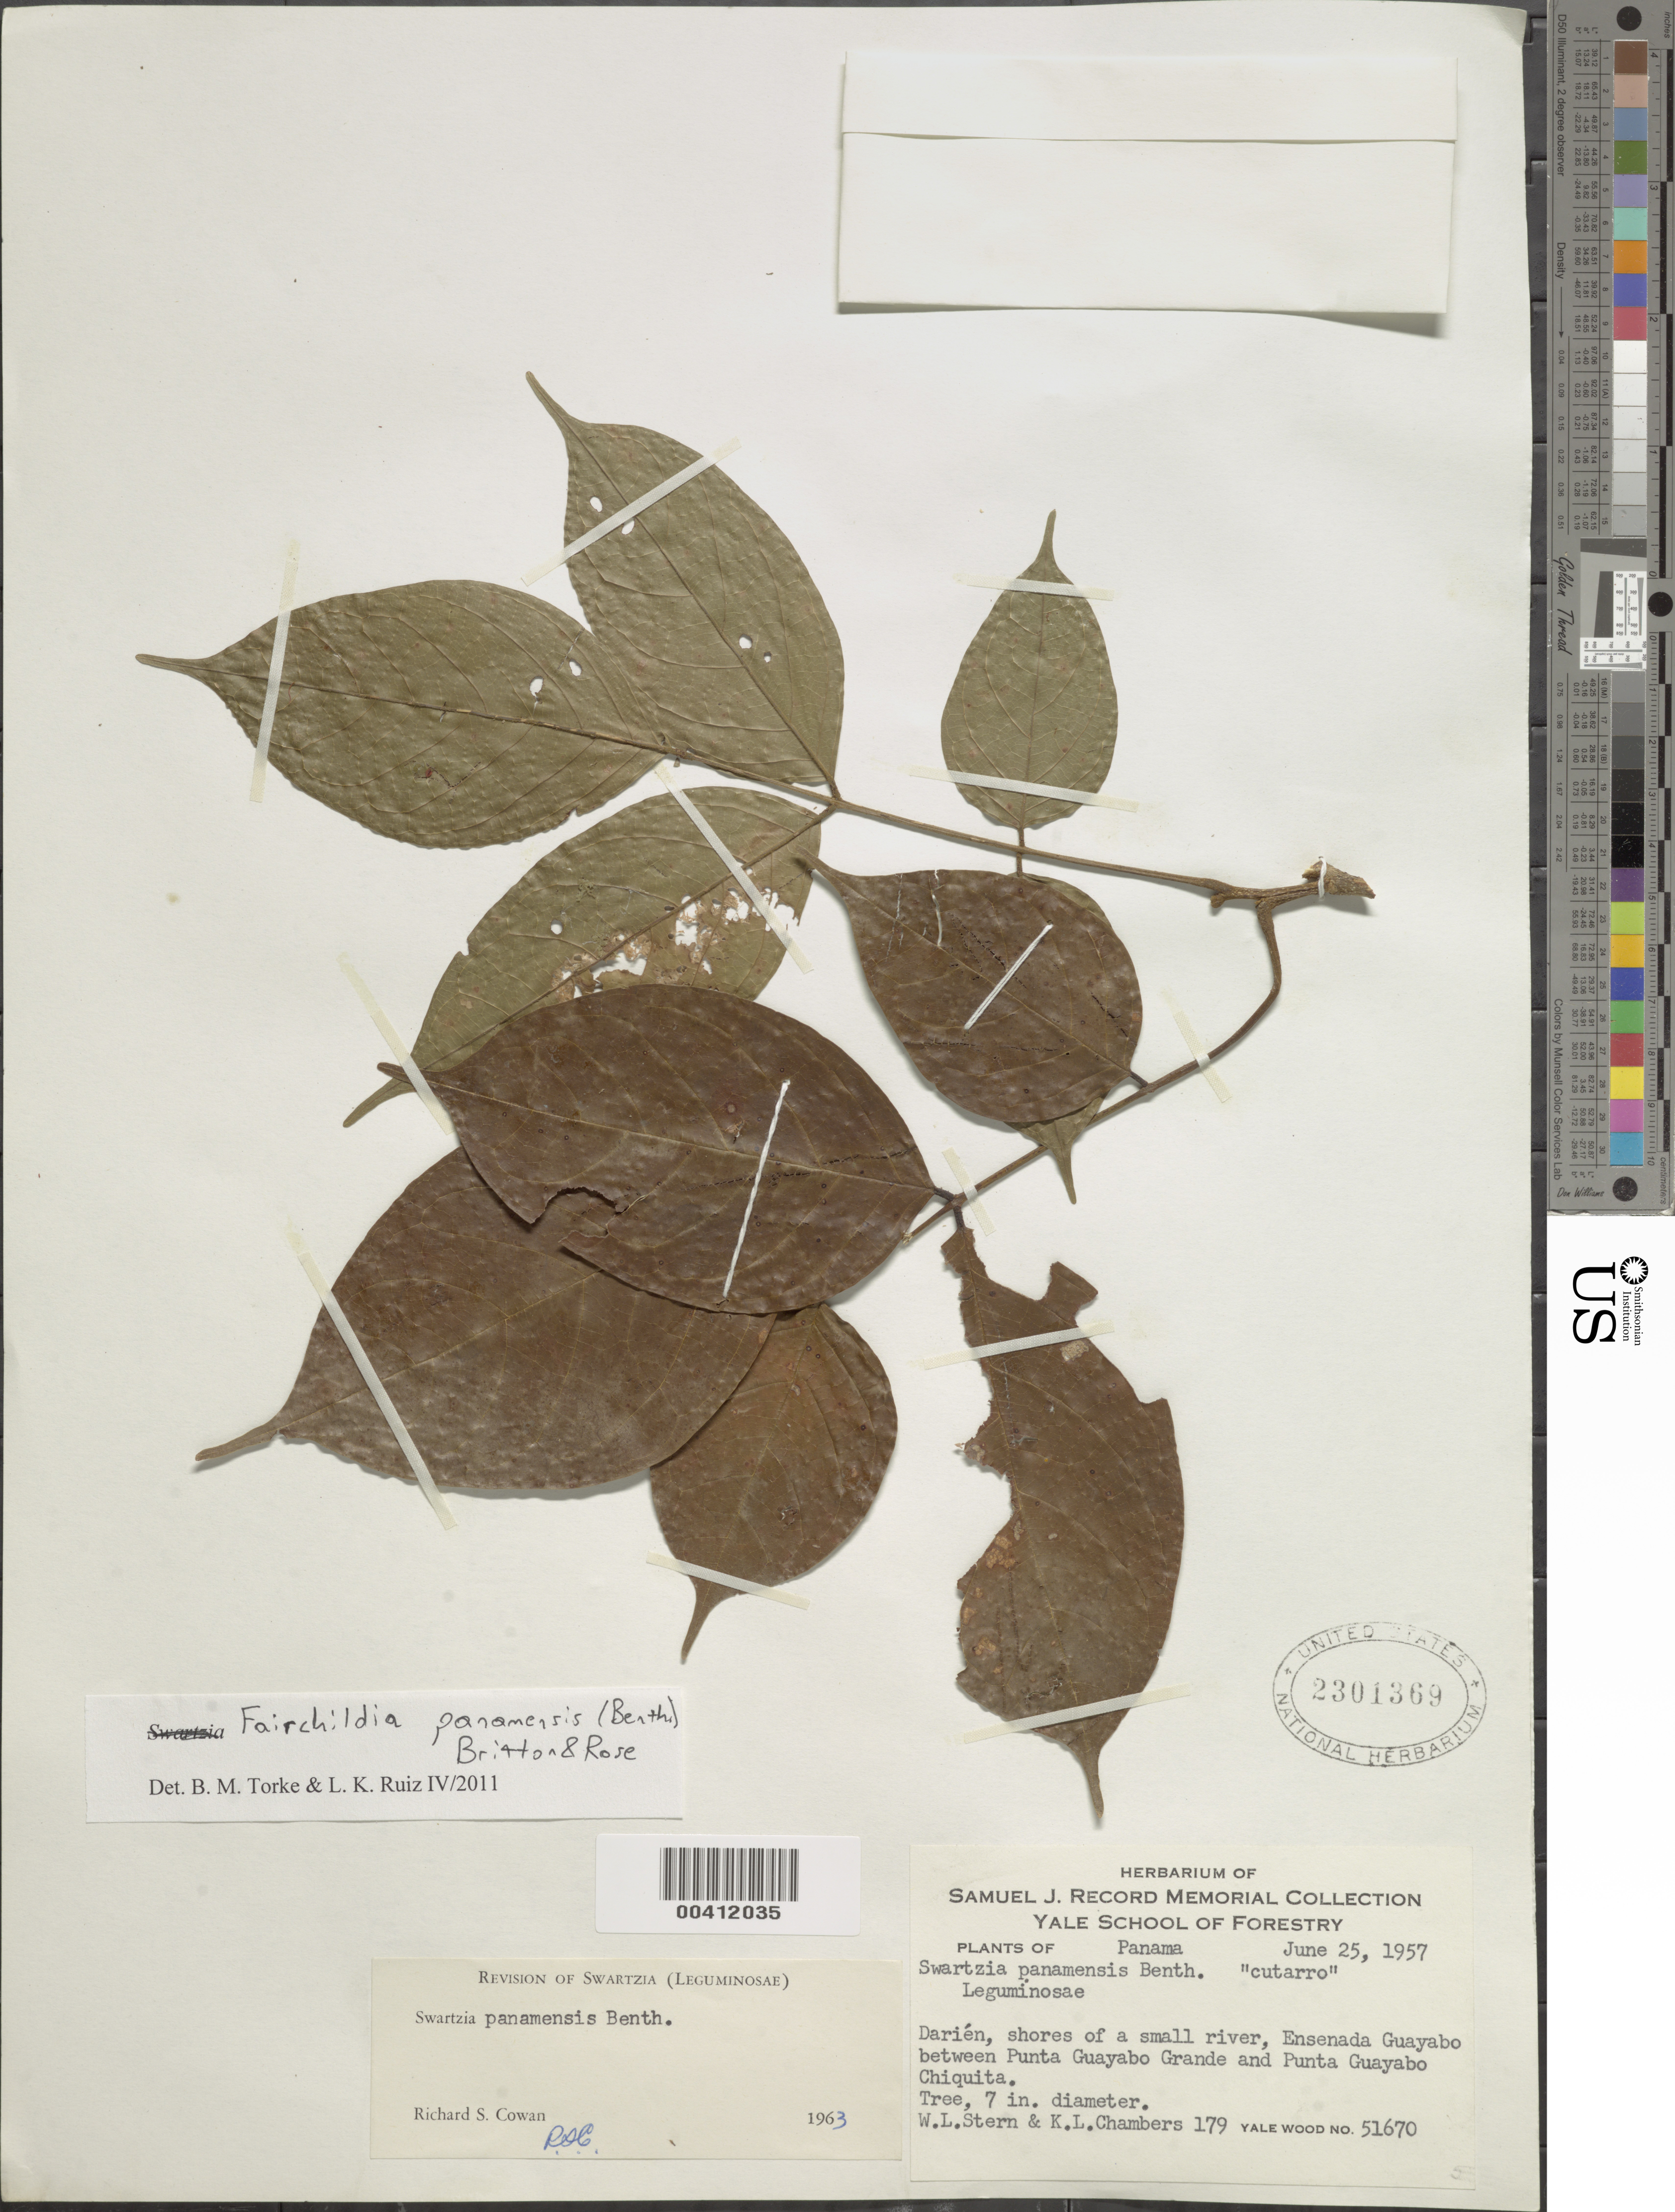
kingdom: Plantae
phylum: Tracheophyta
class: Magnoliopsida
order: Fabales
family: Fabaceae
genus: Fairchildia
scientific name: Fairchildia panamensis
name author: (Benth.) Britton & Rose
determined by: Torke, B. M.; Ruiz, L. K.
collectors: W. L. Stern & K. L. Chambers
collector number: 179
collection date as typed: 25 Jun 1957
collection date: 1957-06-25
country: Panama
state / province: Darién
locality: Ensenada Guayabo, between Punta Guayabo Grande and Punta Guayabo Chiquita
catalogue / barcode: US 2301369